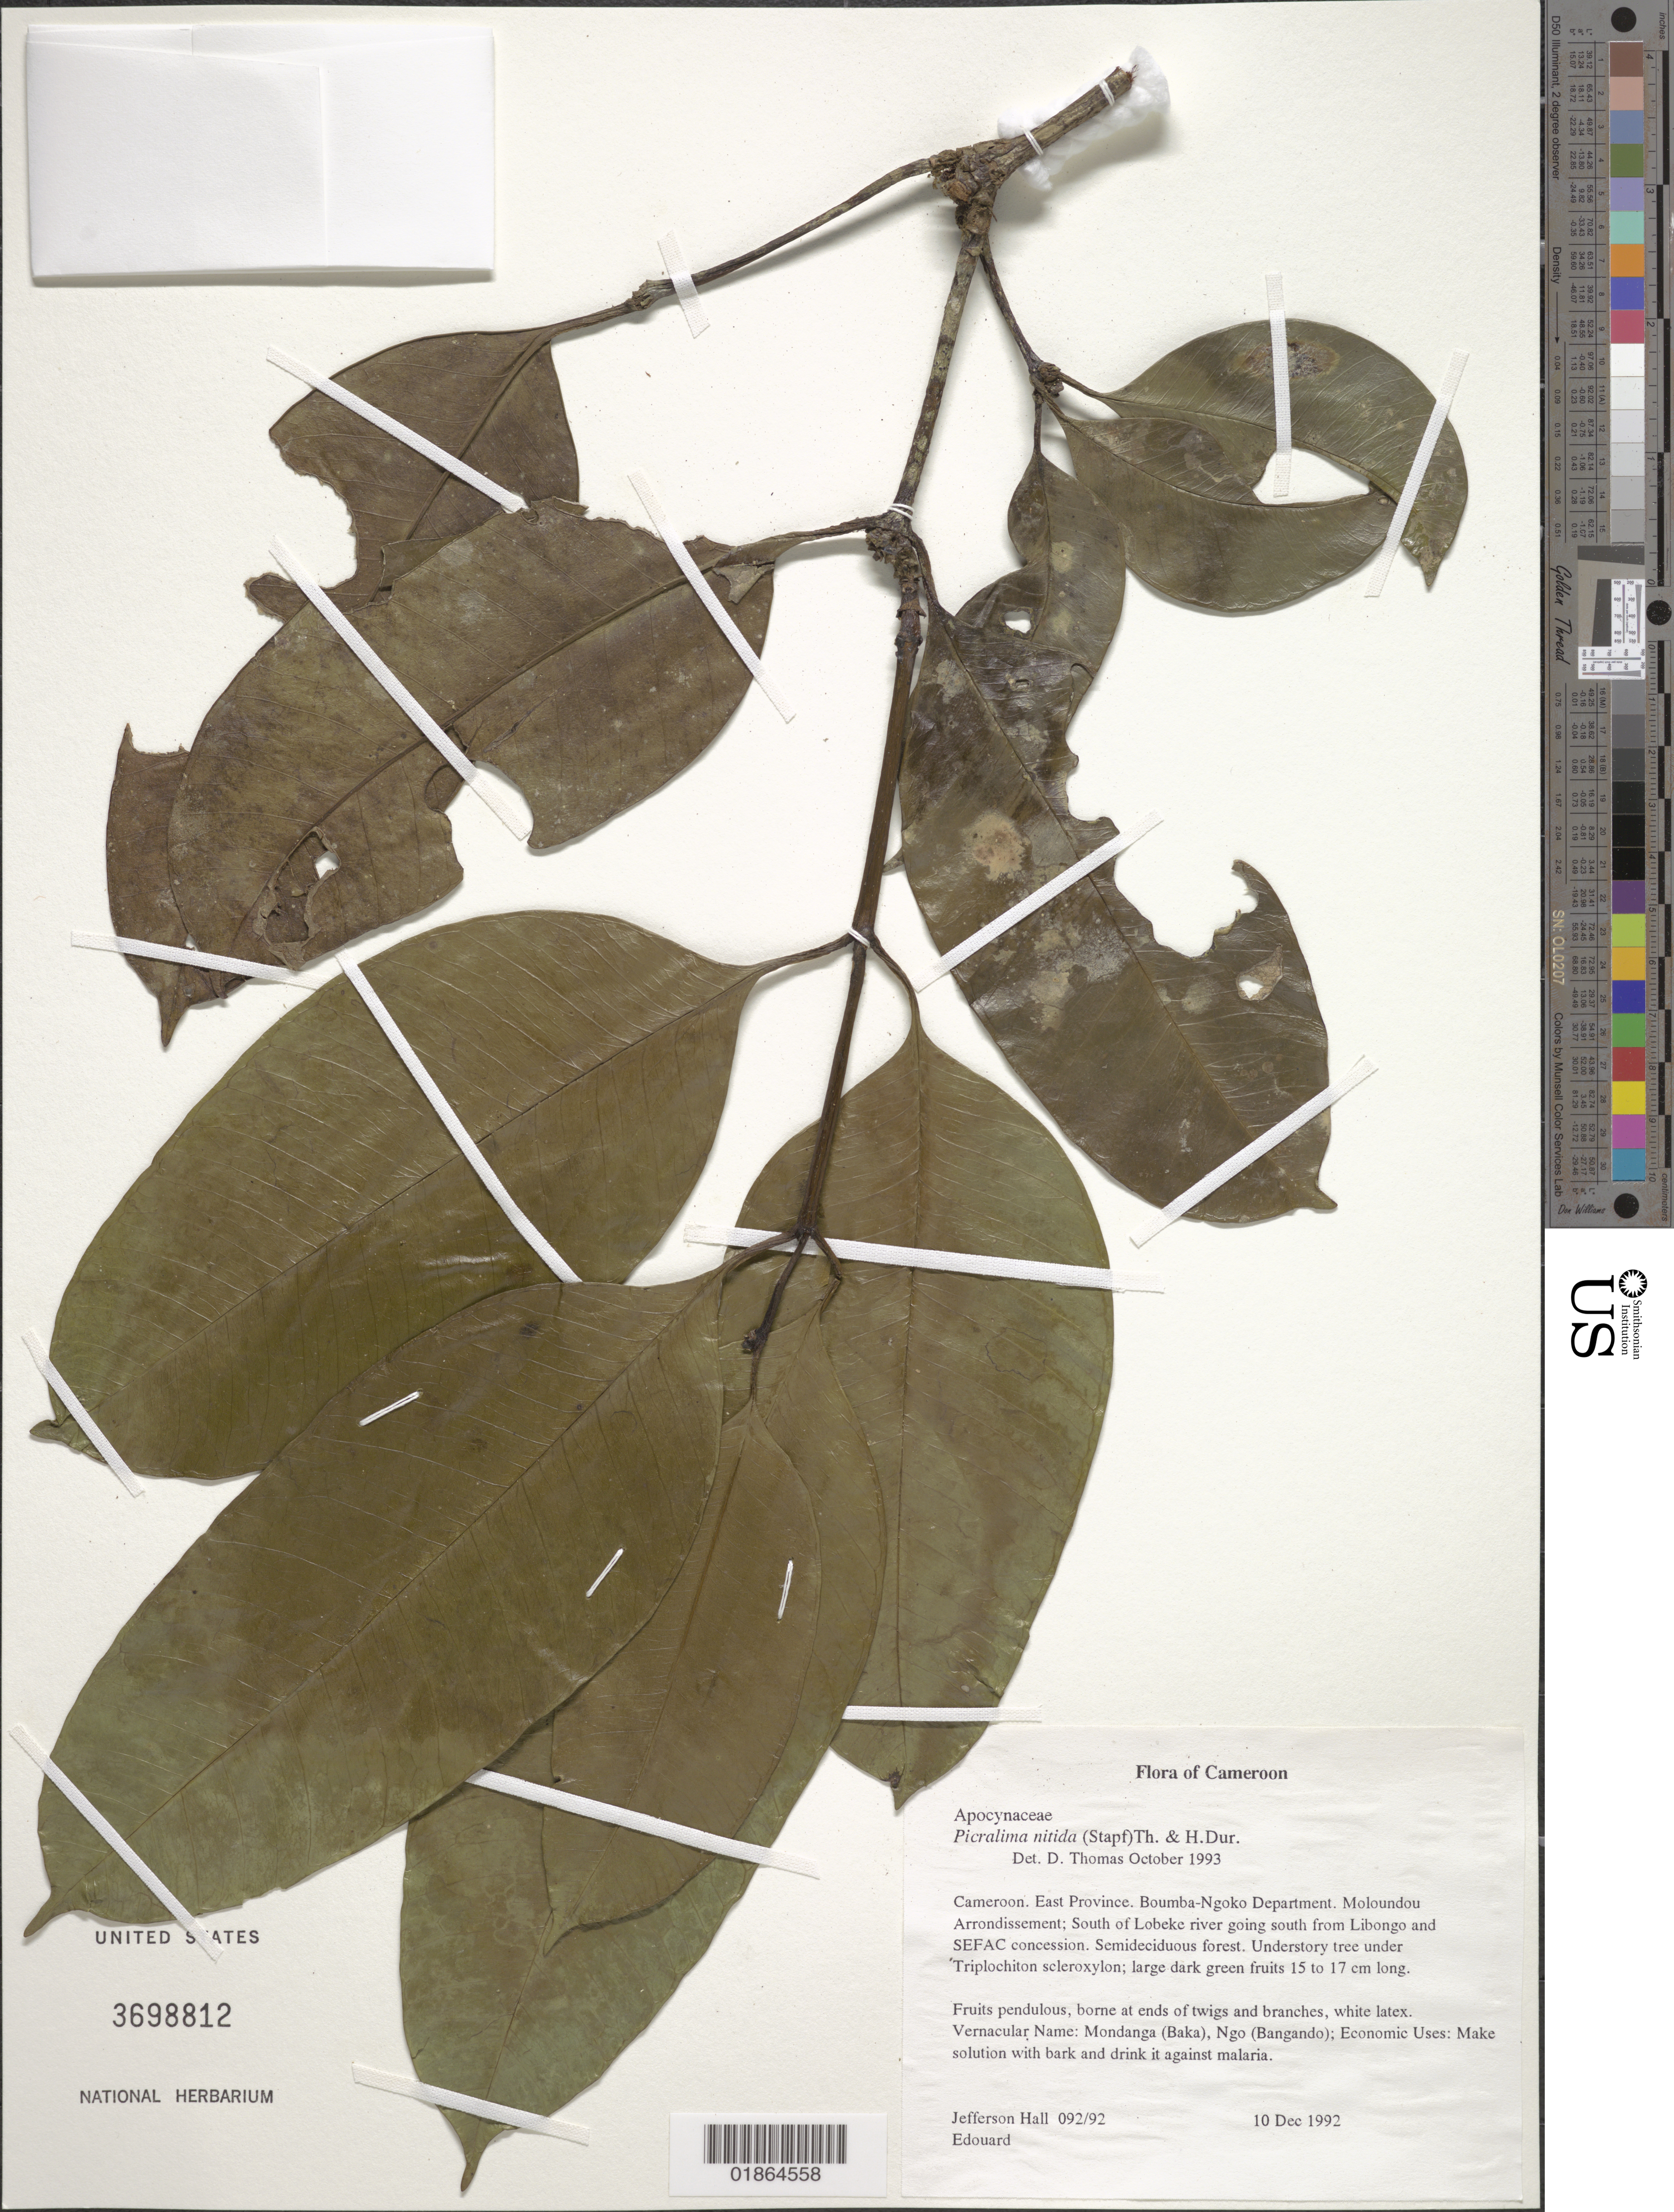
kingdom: Plantae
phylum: Tracheophyta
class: Magnoliopsida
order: Gentianales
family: Apocynaceae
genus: Picralima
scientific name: Picralima nitida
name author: (Stapf) Thomson & H. Durand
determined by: Thomas, D.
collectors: J. Hall & -. Edouard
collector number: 092/92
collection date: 1992-12-10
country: Cameroon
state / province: Est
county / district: Boumba-ngoko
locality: Moloundou Arrondissement; South of Lobeke river, south from Libongo and SEFAC concession.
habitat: Semideciduous forest.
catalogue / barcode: US 3698812